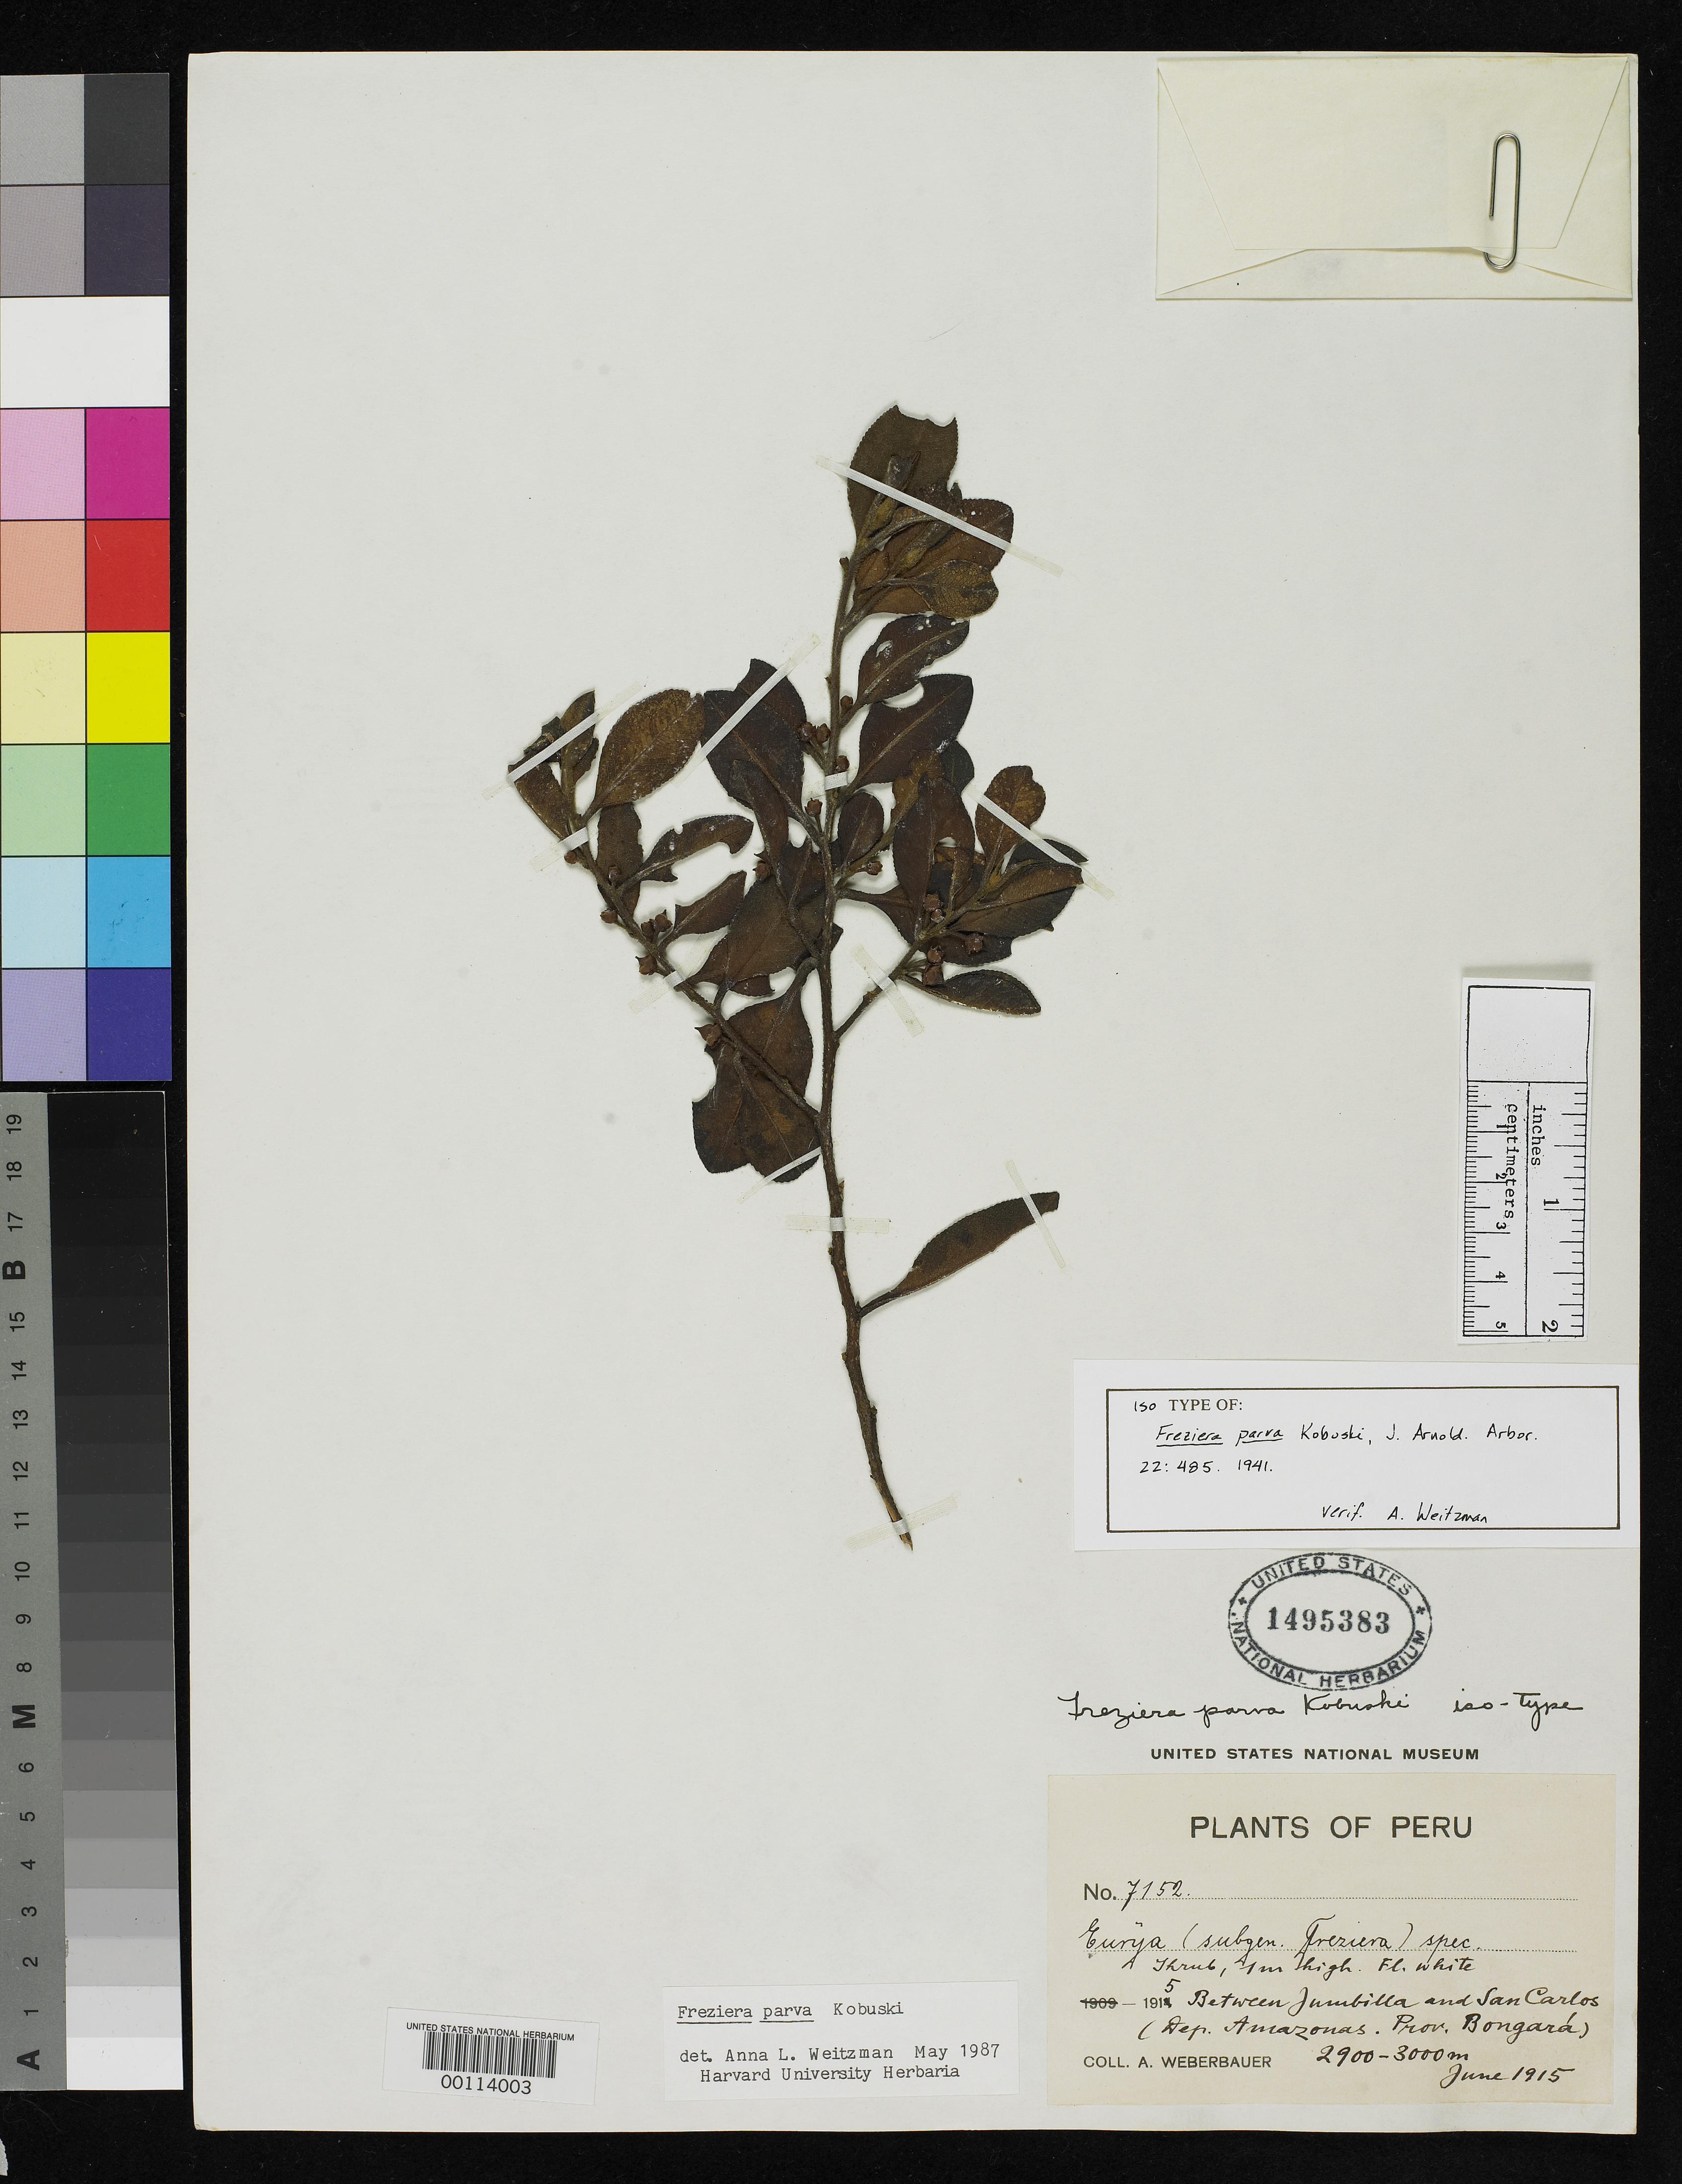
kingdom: Plantae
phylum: Tracheophyta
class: Magnoliopsida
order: Ericales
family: Pentaphylacaceae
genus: Freziera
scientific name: Freziera parva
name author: Kobuski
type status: Isosyntype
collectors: A. Weberbauer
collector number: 7152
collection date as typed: Jun 1915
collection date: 1915-06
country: Peru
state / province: Amazonas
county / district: Bongará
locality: between Jumbilla and San Carlos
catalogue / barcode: US 1495383